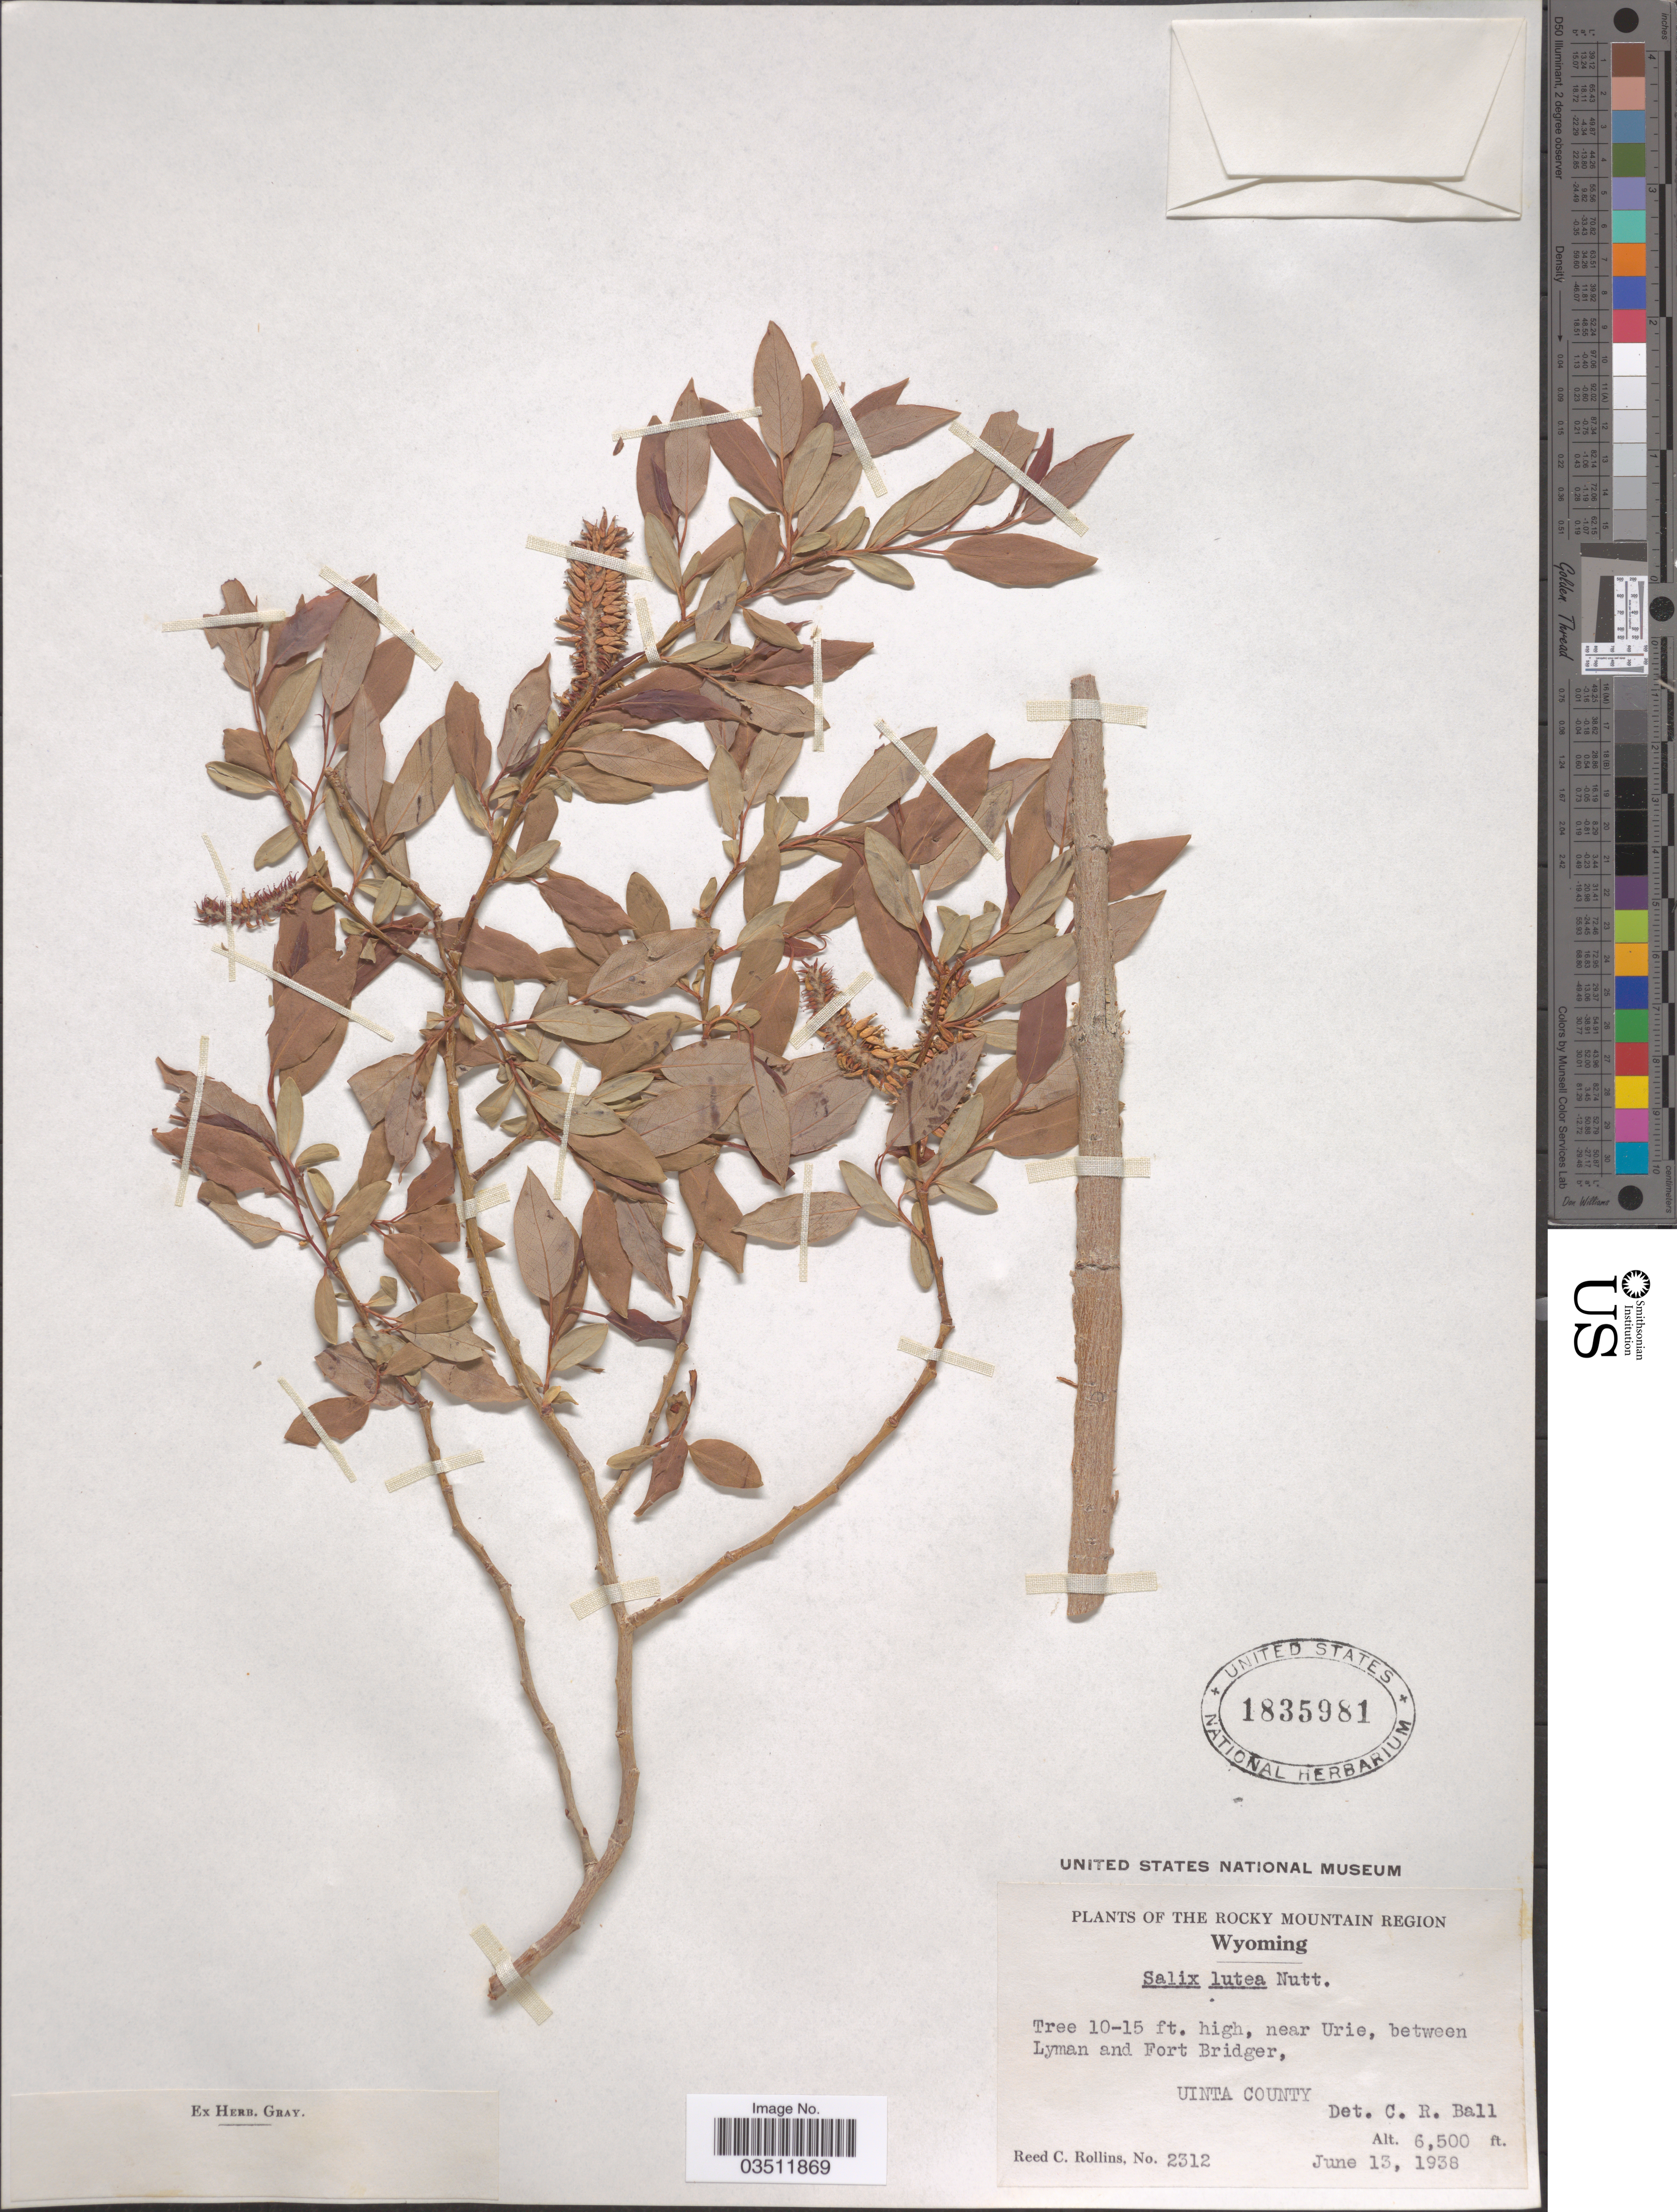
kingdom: Plantae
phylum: Tracheophyta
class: Magnoliopsida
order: Malpighiales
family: Salicaceae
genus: Salix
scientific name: Salix lutea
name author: Nutt.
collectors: R. C. Rollins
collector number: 2312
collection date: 1938-06-13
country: United States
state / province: Wyoming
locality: The Rocky Mountain Region. Near Urie, between Lyman and Fort Bridger, Uinta Couny.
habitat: near Urie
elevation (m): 1981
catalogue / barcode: US 1835981